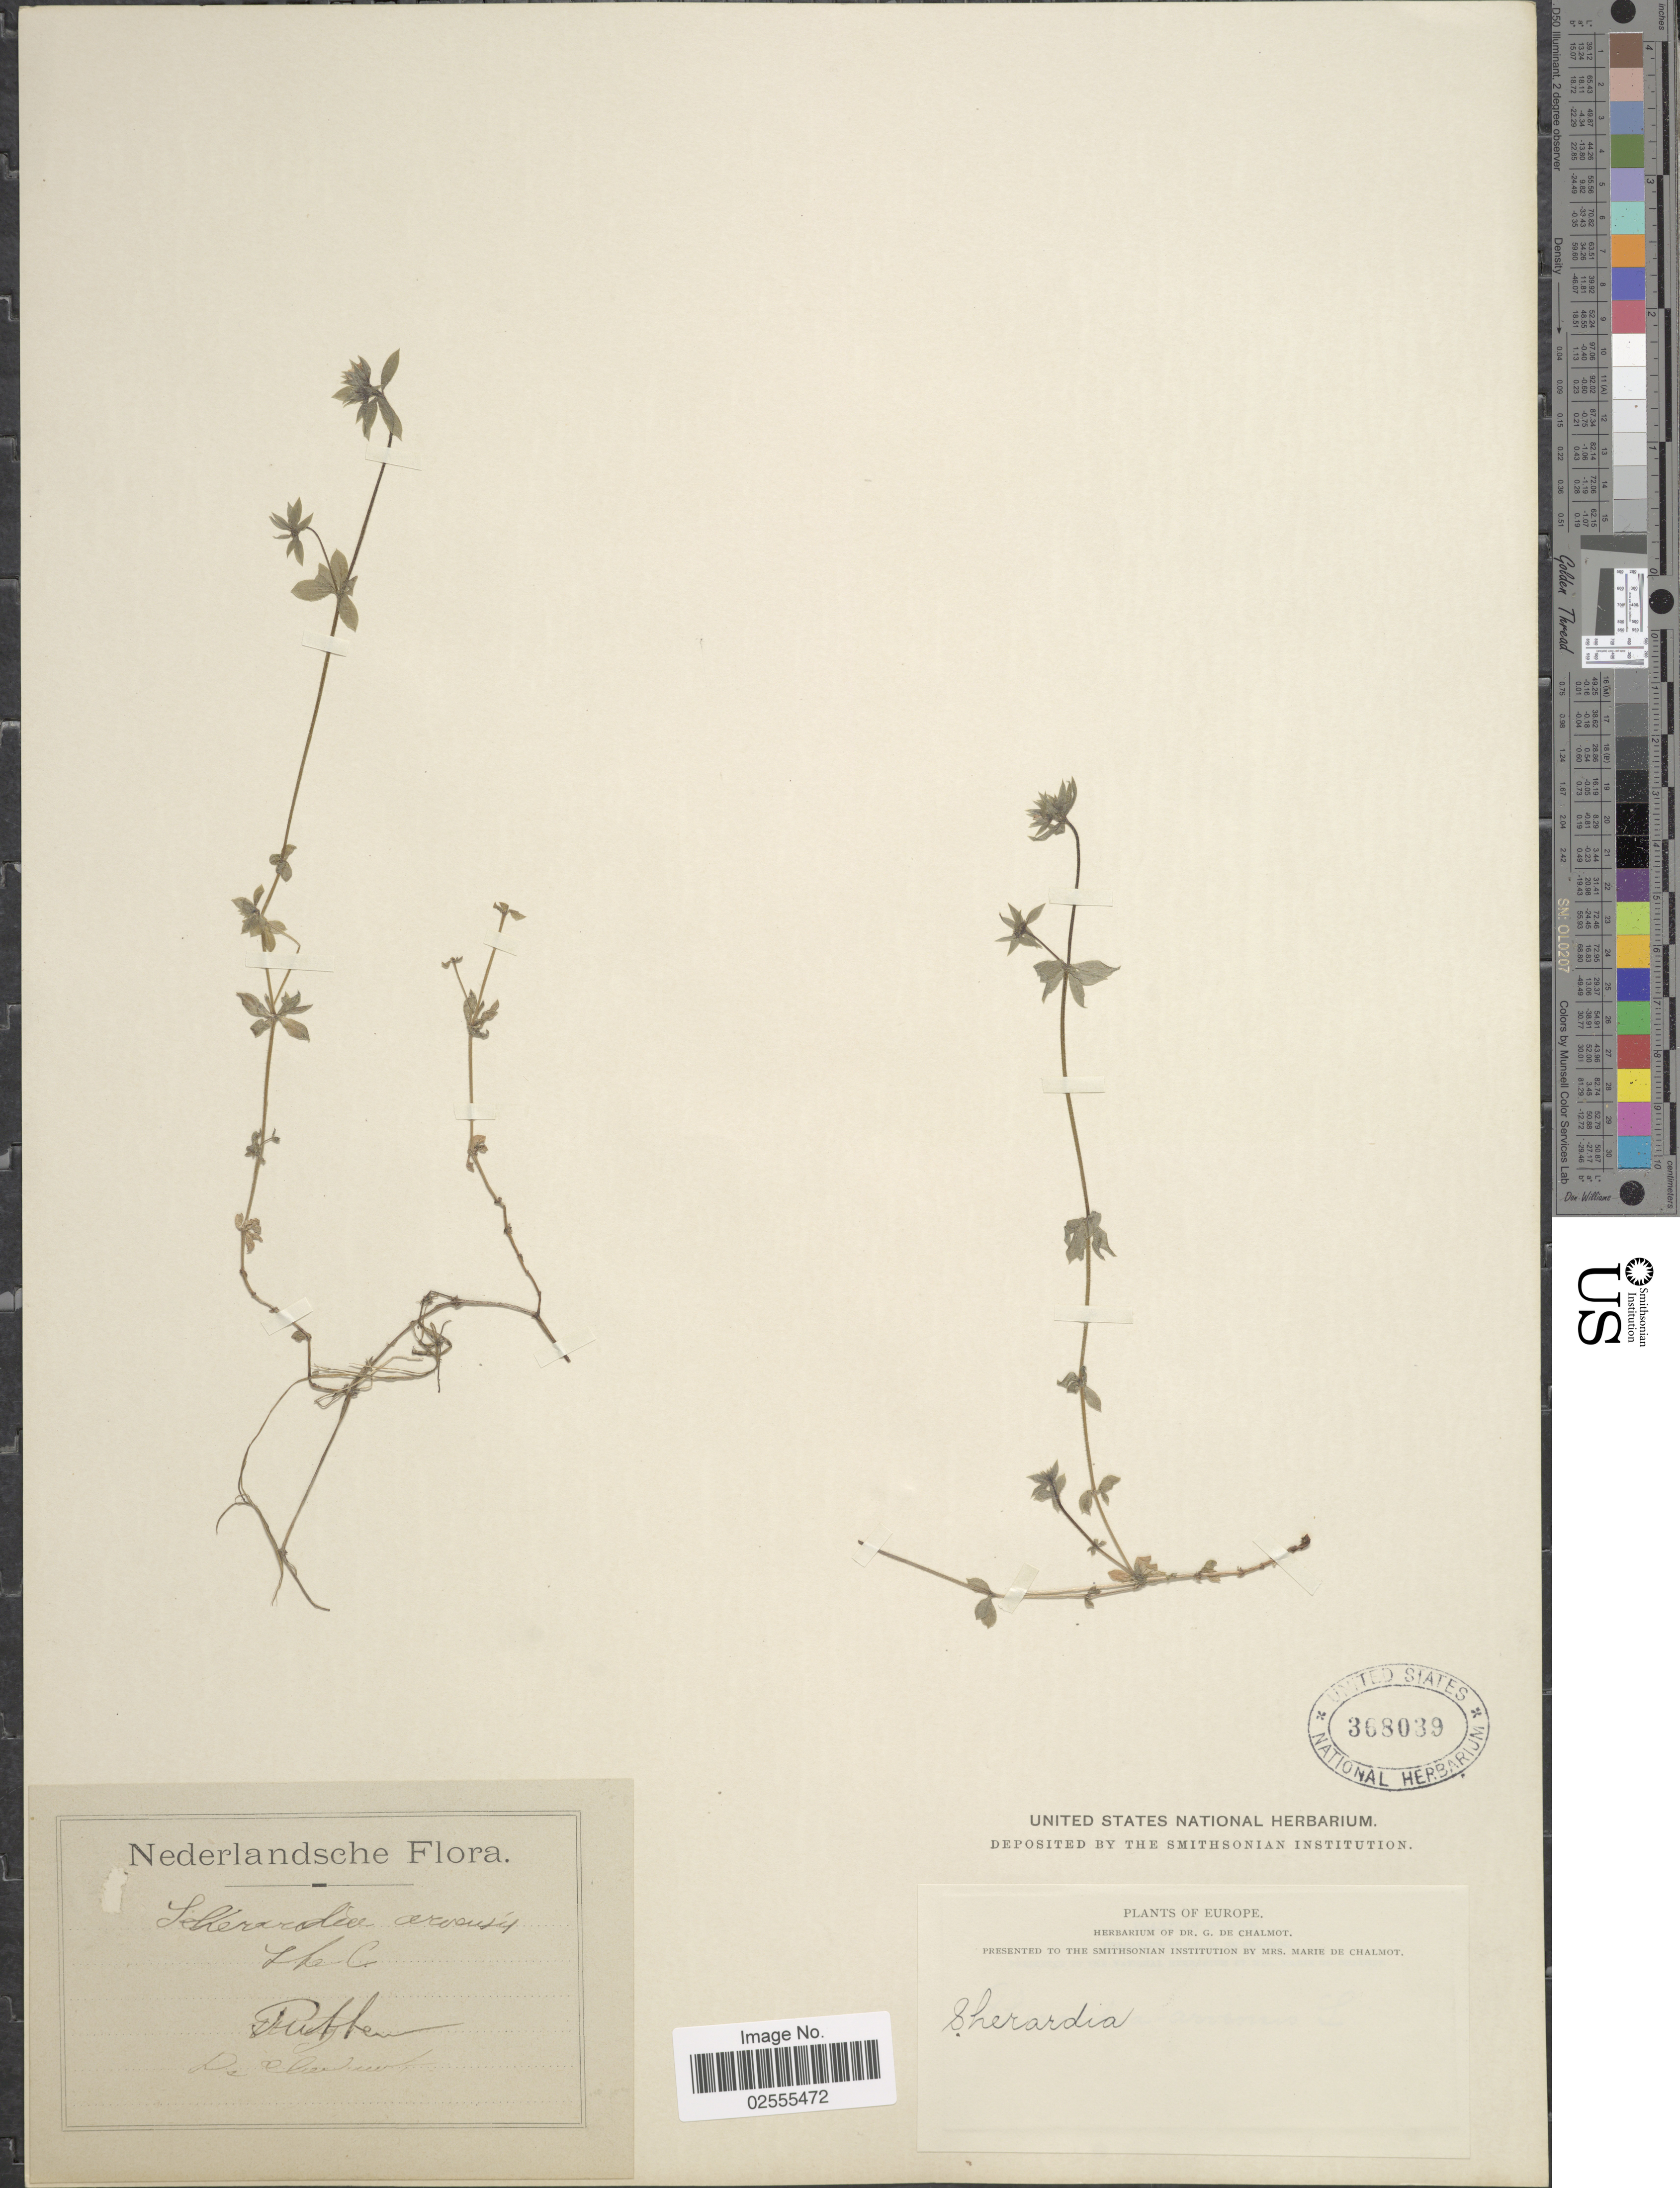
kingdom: Plantae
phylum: Tracheophyta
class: Magnoliopsida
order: Gentianales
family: Rubiaceae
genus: Sherardia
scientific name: Sherardia arvensis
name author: L.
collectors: G. de Chalmot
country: Netherlands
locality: Nederlandsche, Putten.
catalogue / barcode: US 368039